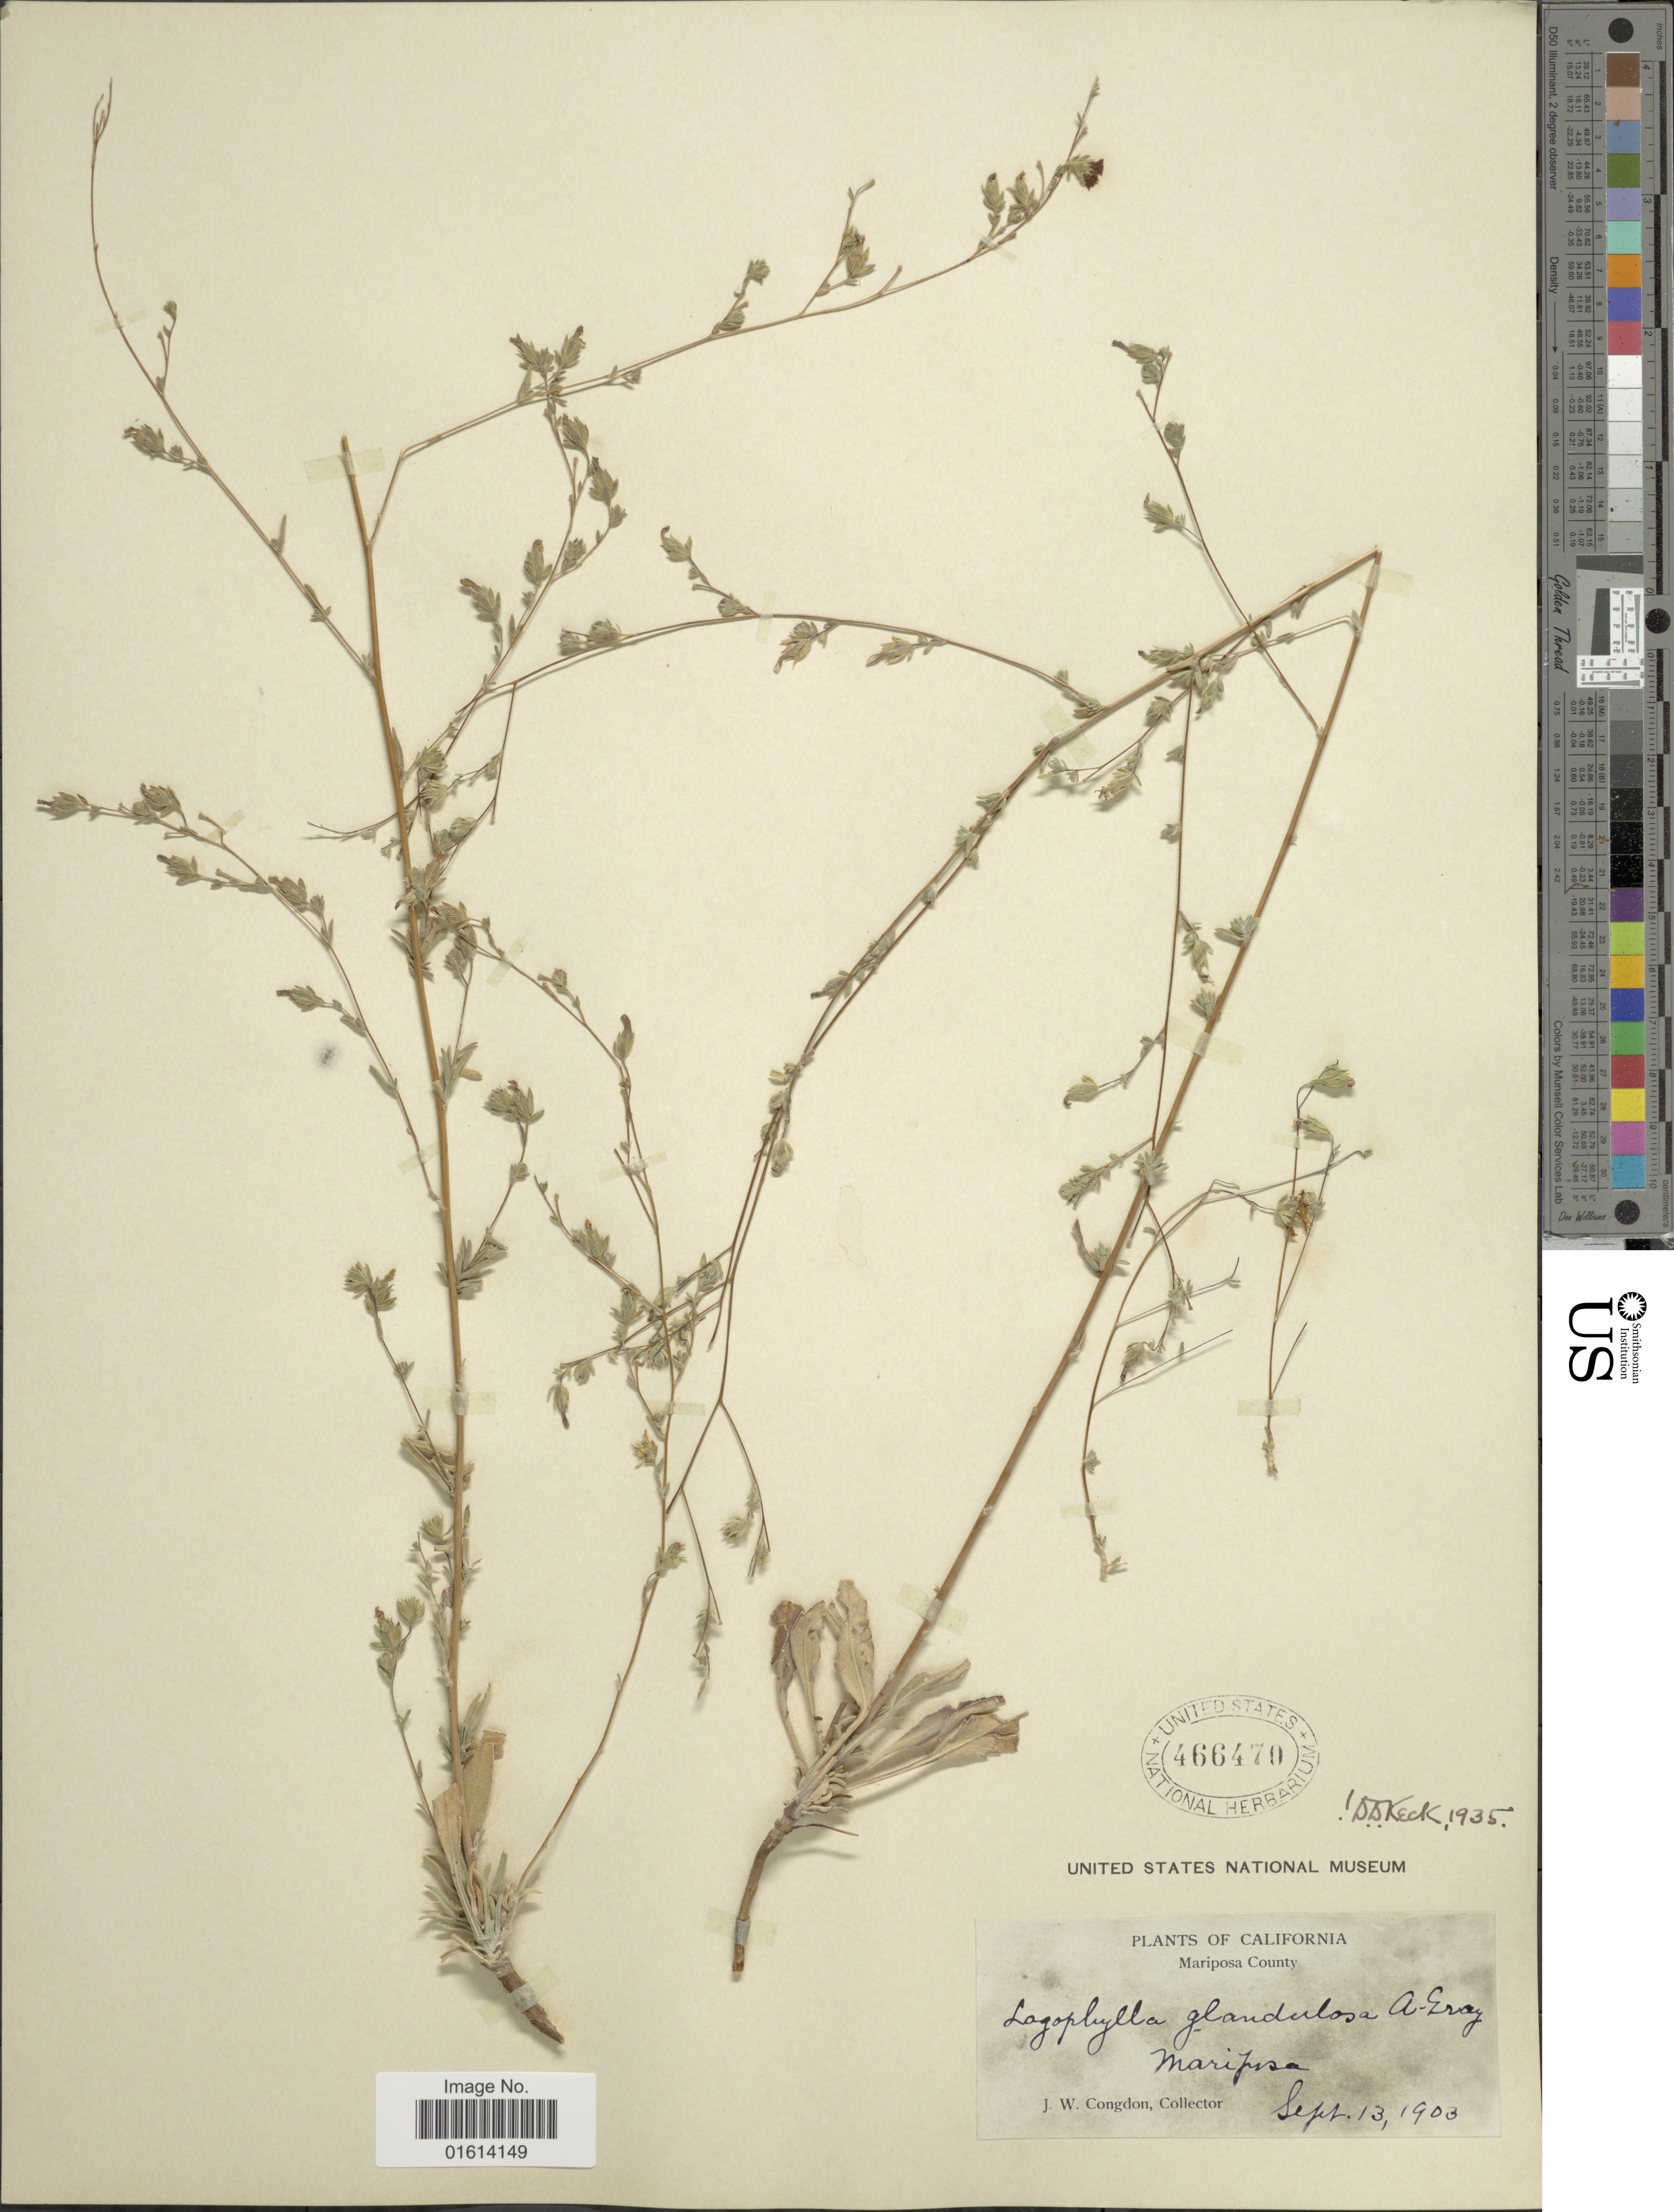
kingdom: Plantae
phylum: Tracheophyta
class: Magnoliopsida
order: Asterales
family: Asteraceae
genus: Lagophylla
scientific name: Lagophylla glandulosa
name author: A. Gray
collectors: J. W. Congdon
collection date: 1903-09-13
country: United States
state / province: California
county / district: Mariposa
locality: Mariposa County, Mariposa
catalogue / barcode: US 466470